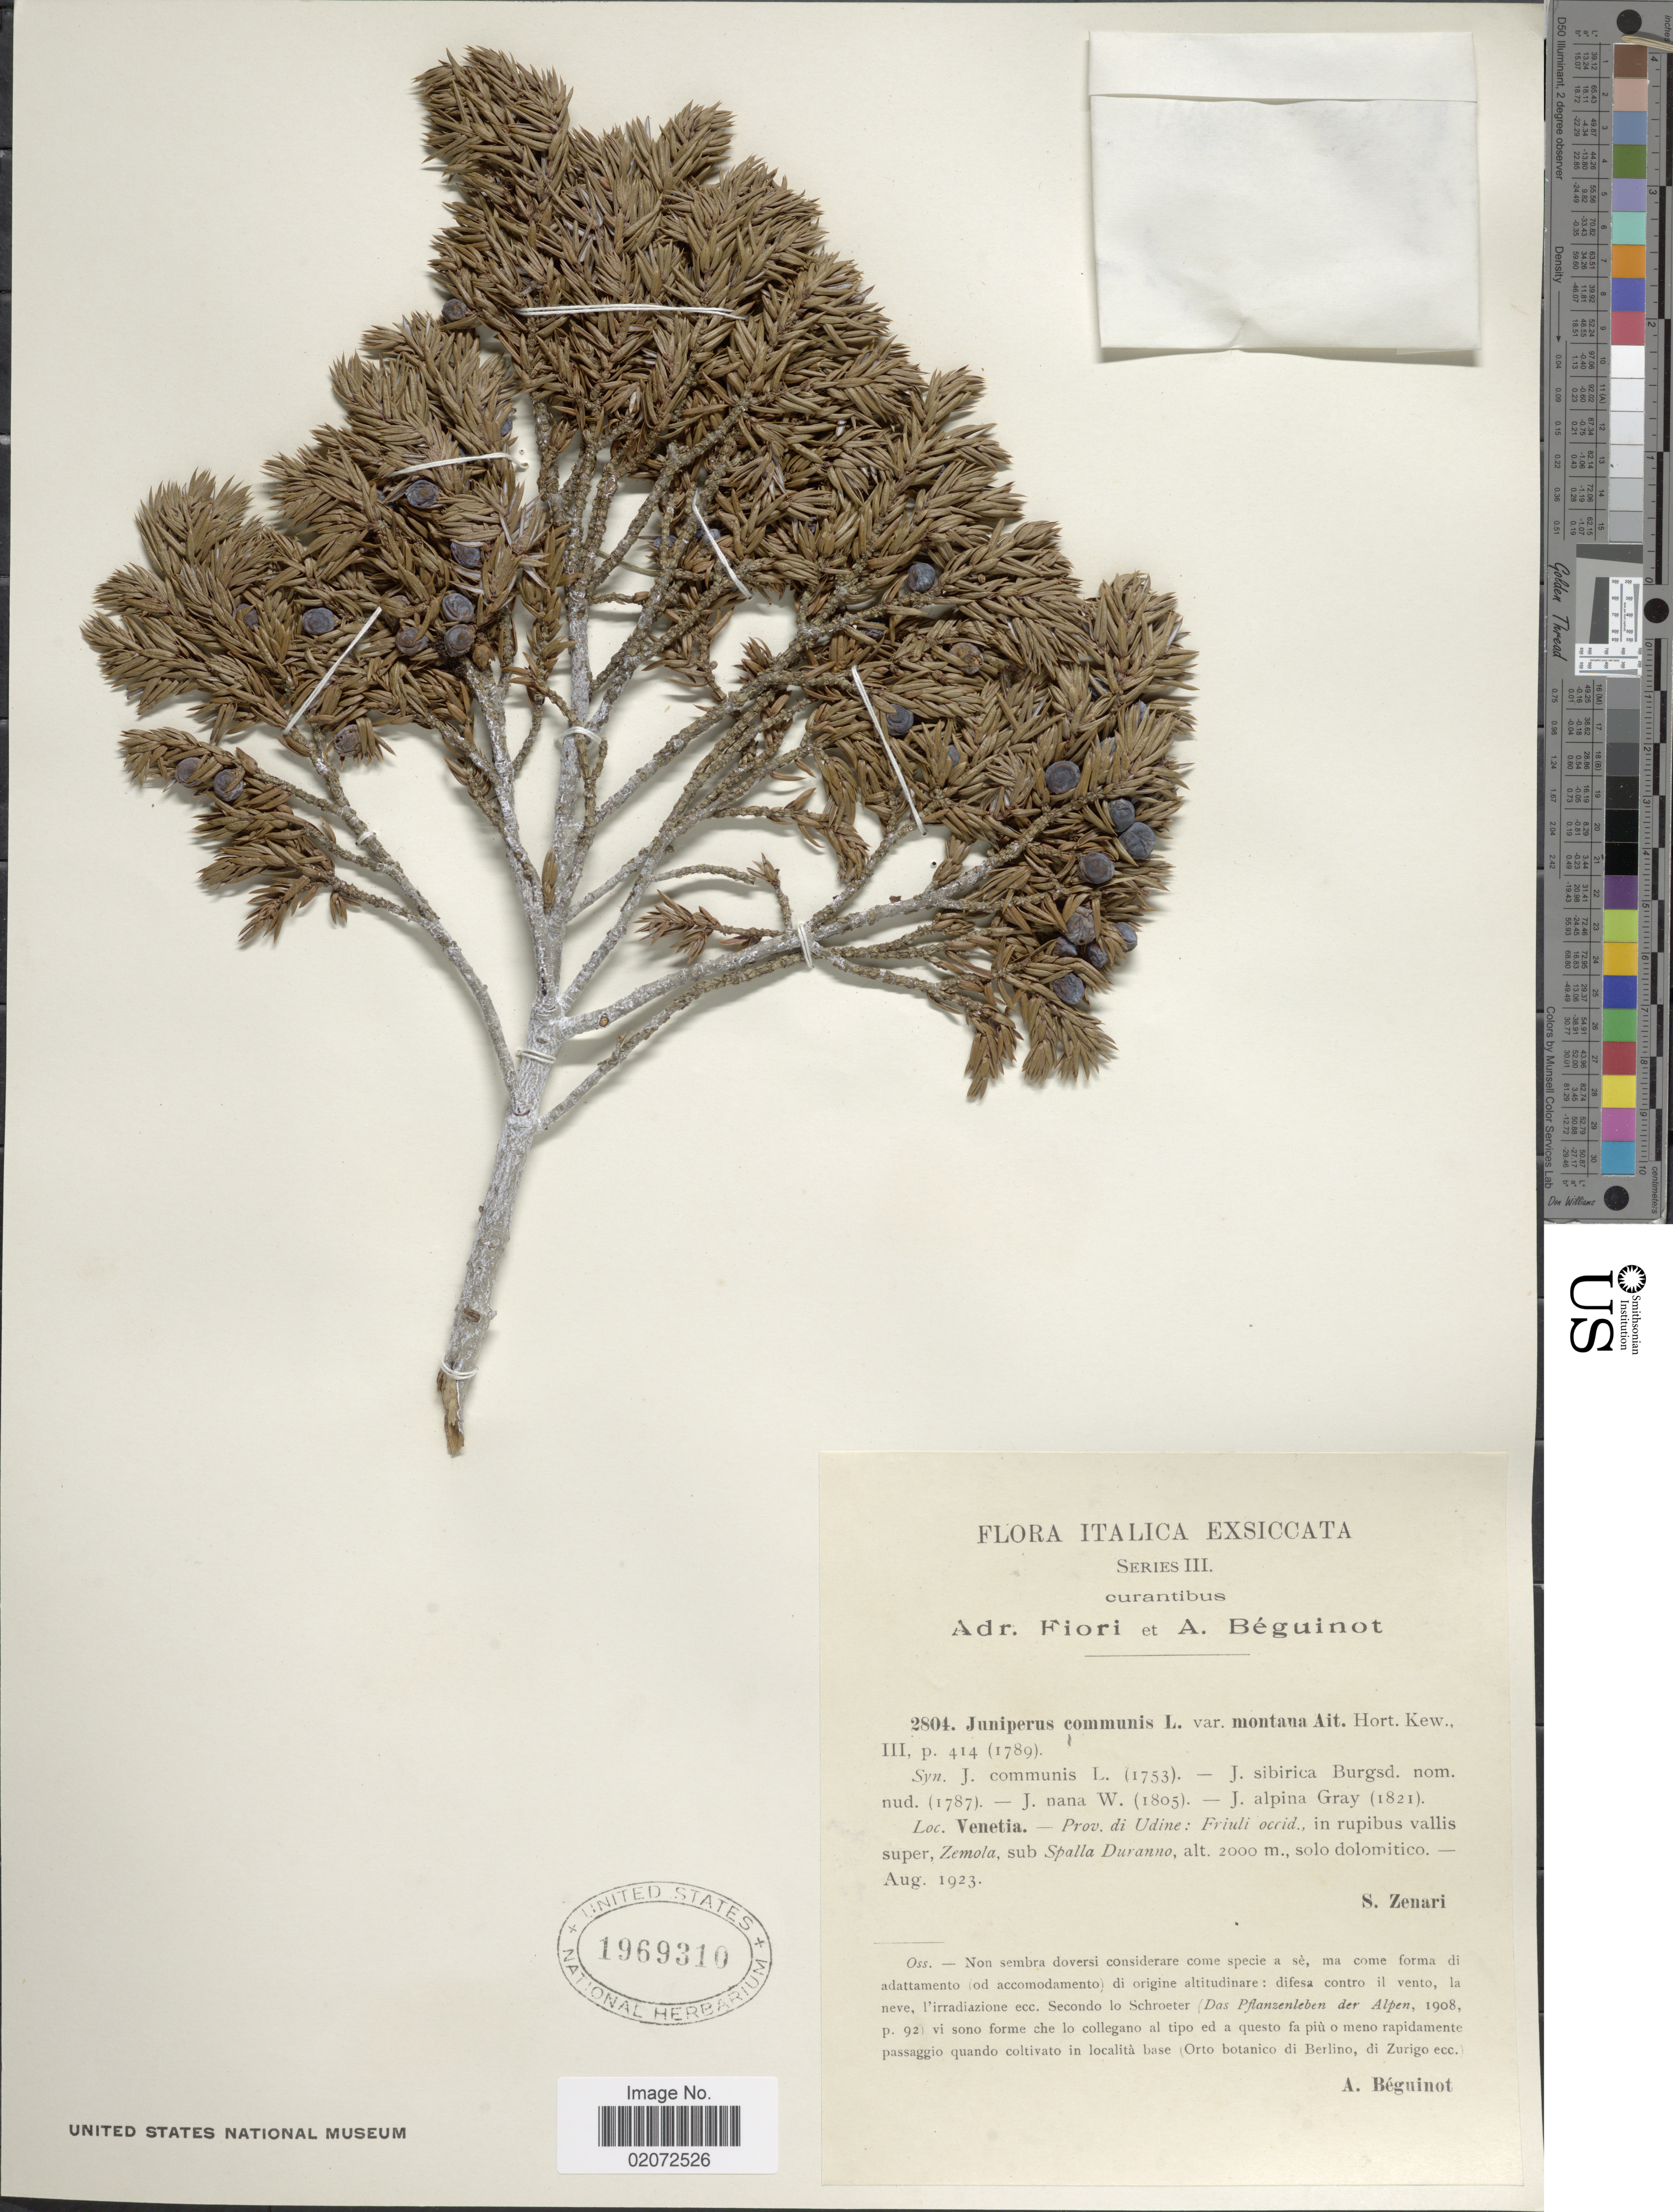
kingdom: Plantae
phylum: Tracheophyta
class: Pinopsida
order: Pinales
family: Cupressaceae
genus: Juniperus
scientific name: Juniperus communis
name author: L.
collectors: A. Fiori, A. Béguinot & S. Zenari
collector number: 2804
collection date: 1923-08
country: Italy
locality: Italica. Venetia - Prov. di Udine: Friudi occid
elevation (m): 2000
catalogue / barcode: US 1969310